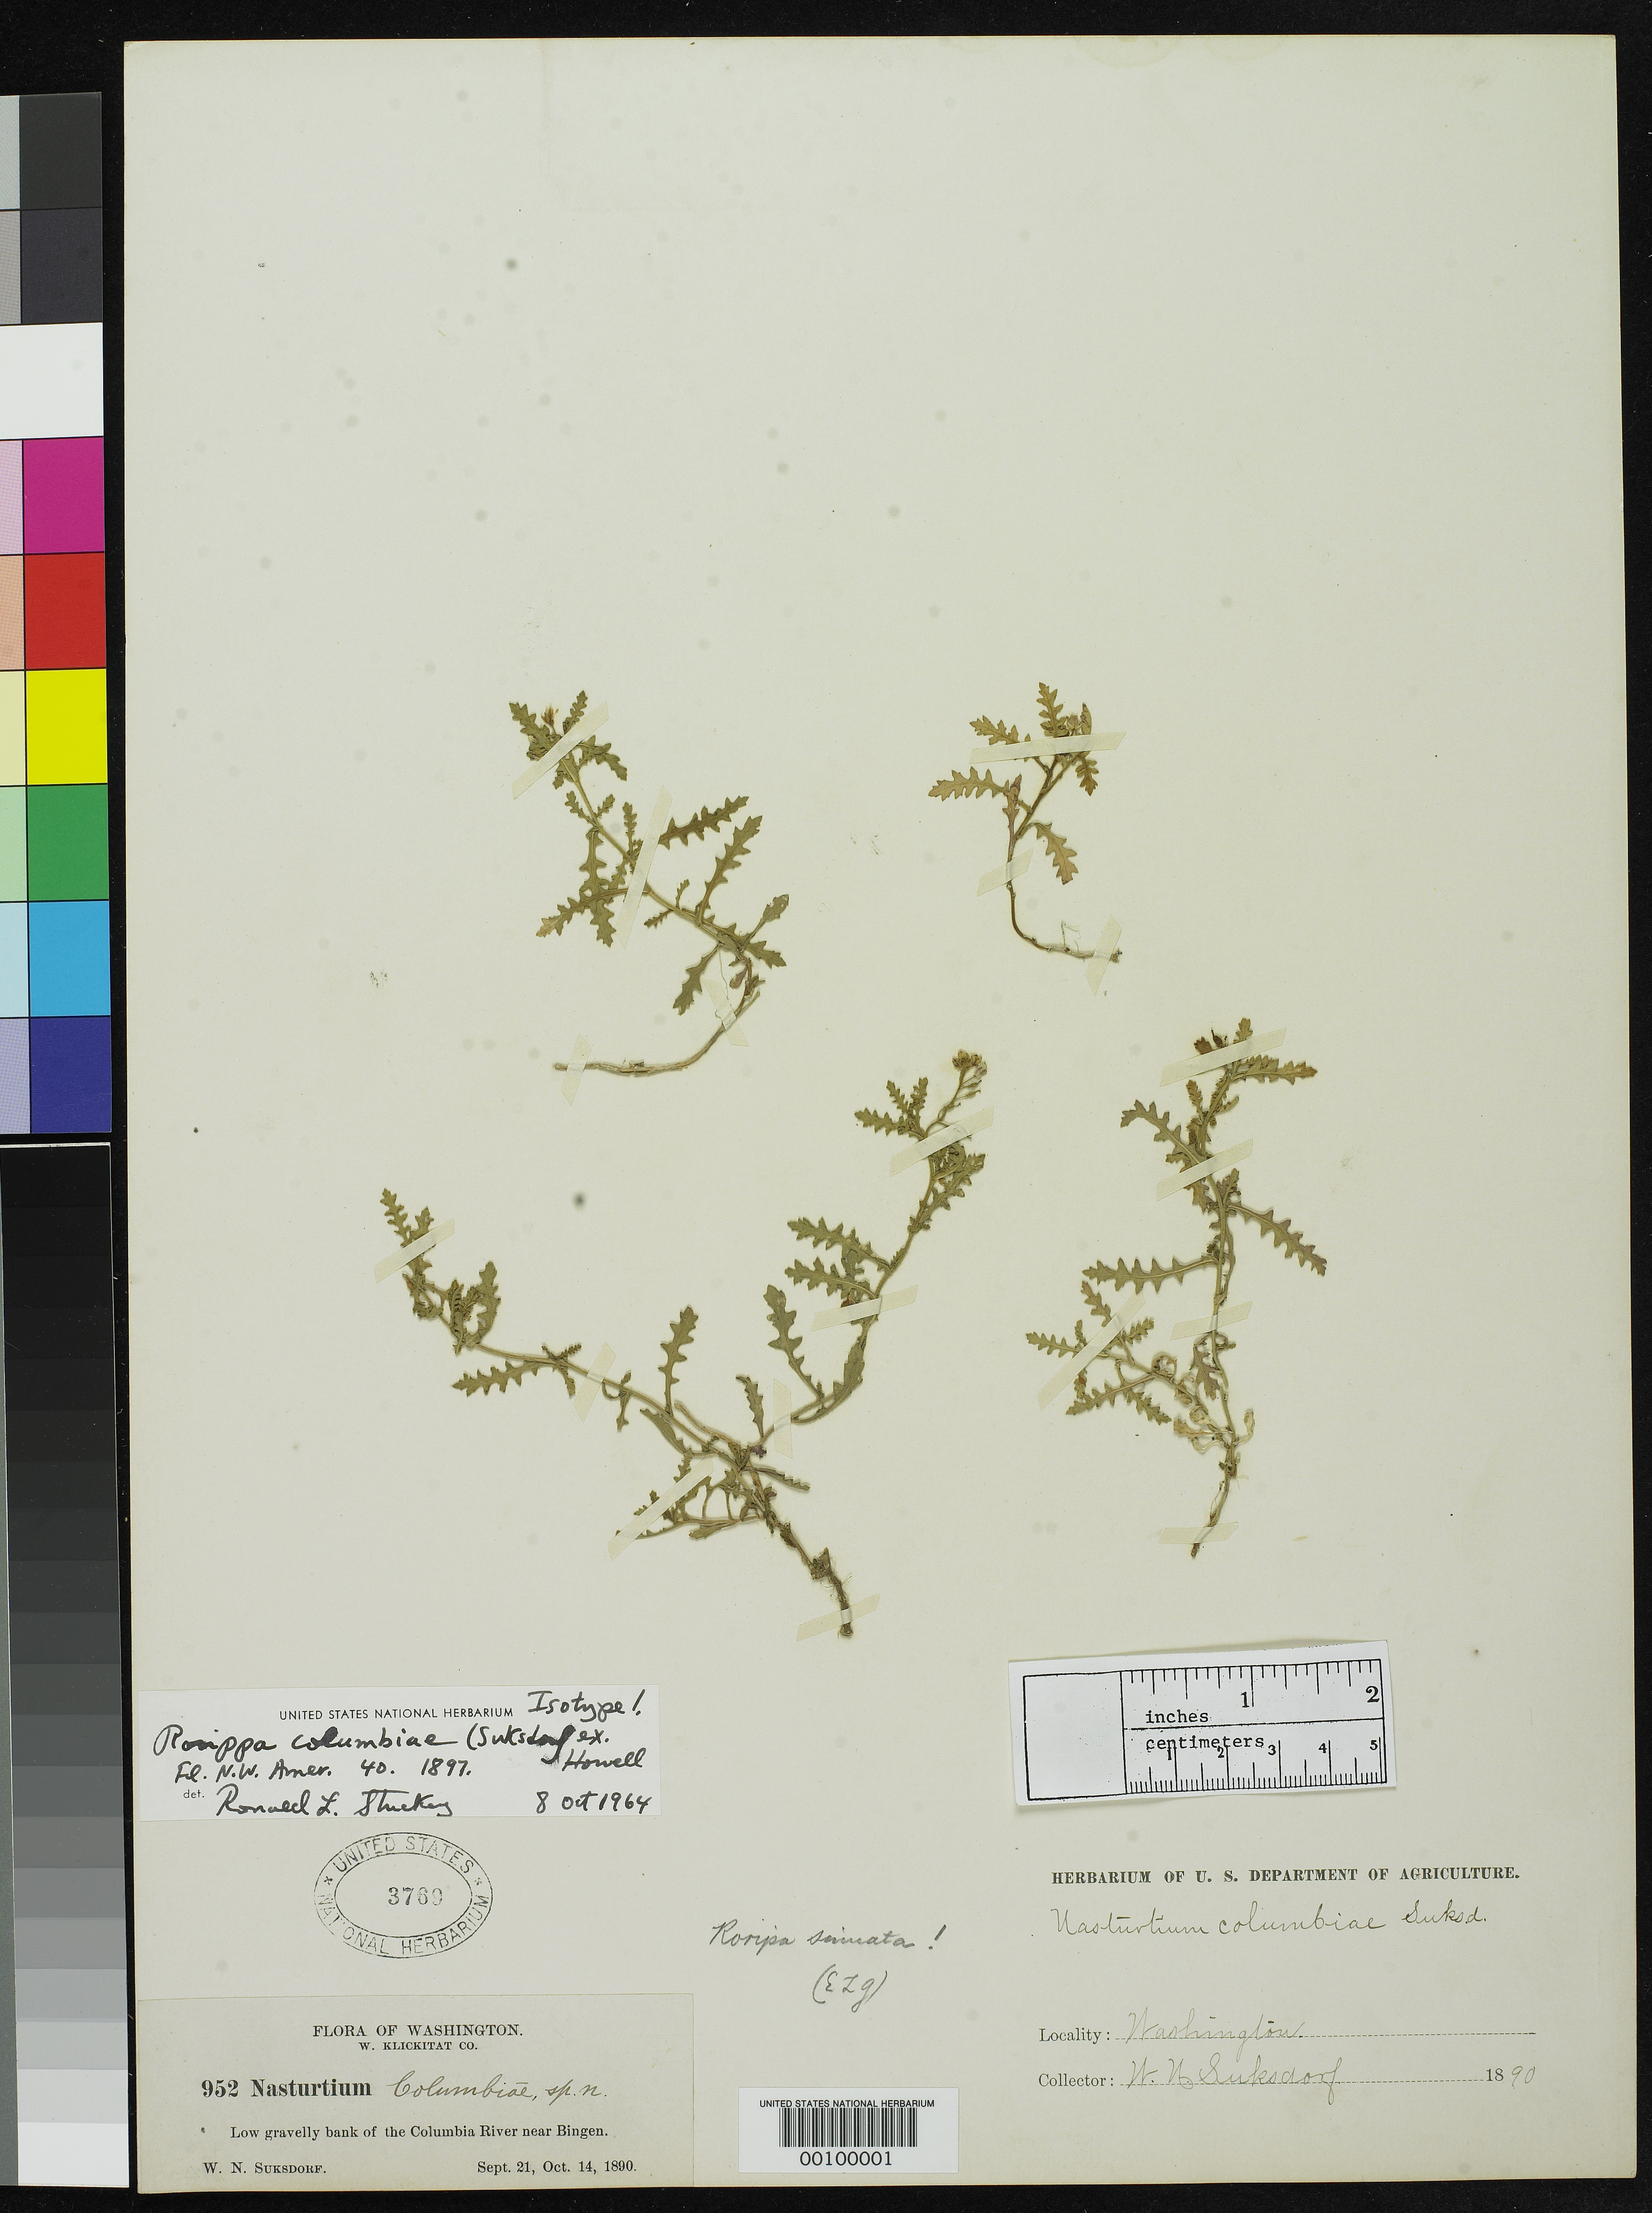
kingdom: Plantae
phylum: Tracheophyta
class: Magnoliopsida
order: Brassicales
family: Brassicaceae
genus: Rorippa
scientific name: Rorippa columbiae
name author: (Suksd. ex B.L. Rob.) Howell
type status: Isotype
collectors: W. N. Suksdorf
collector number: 952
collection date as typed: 21 Sep 1890 and 14 Oct 1890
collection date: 1890-09-21,1890-10-14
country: United States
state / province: Washington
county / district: Klickitat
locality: Bank of Columbia River near Bingen.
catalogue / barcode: US 3760